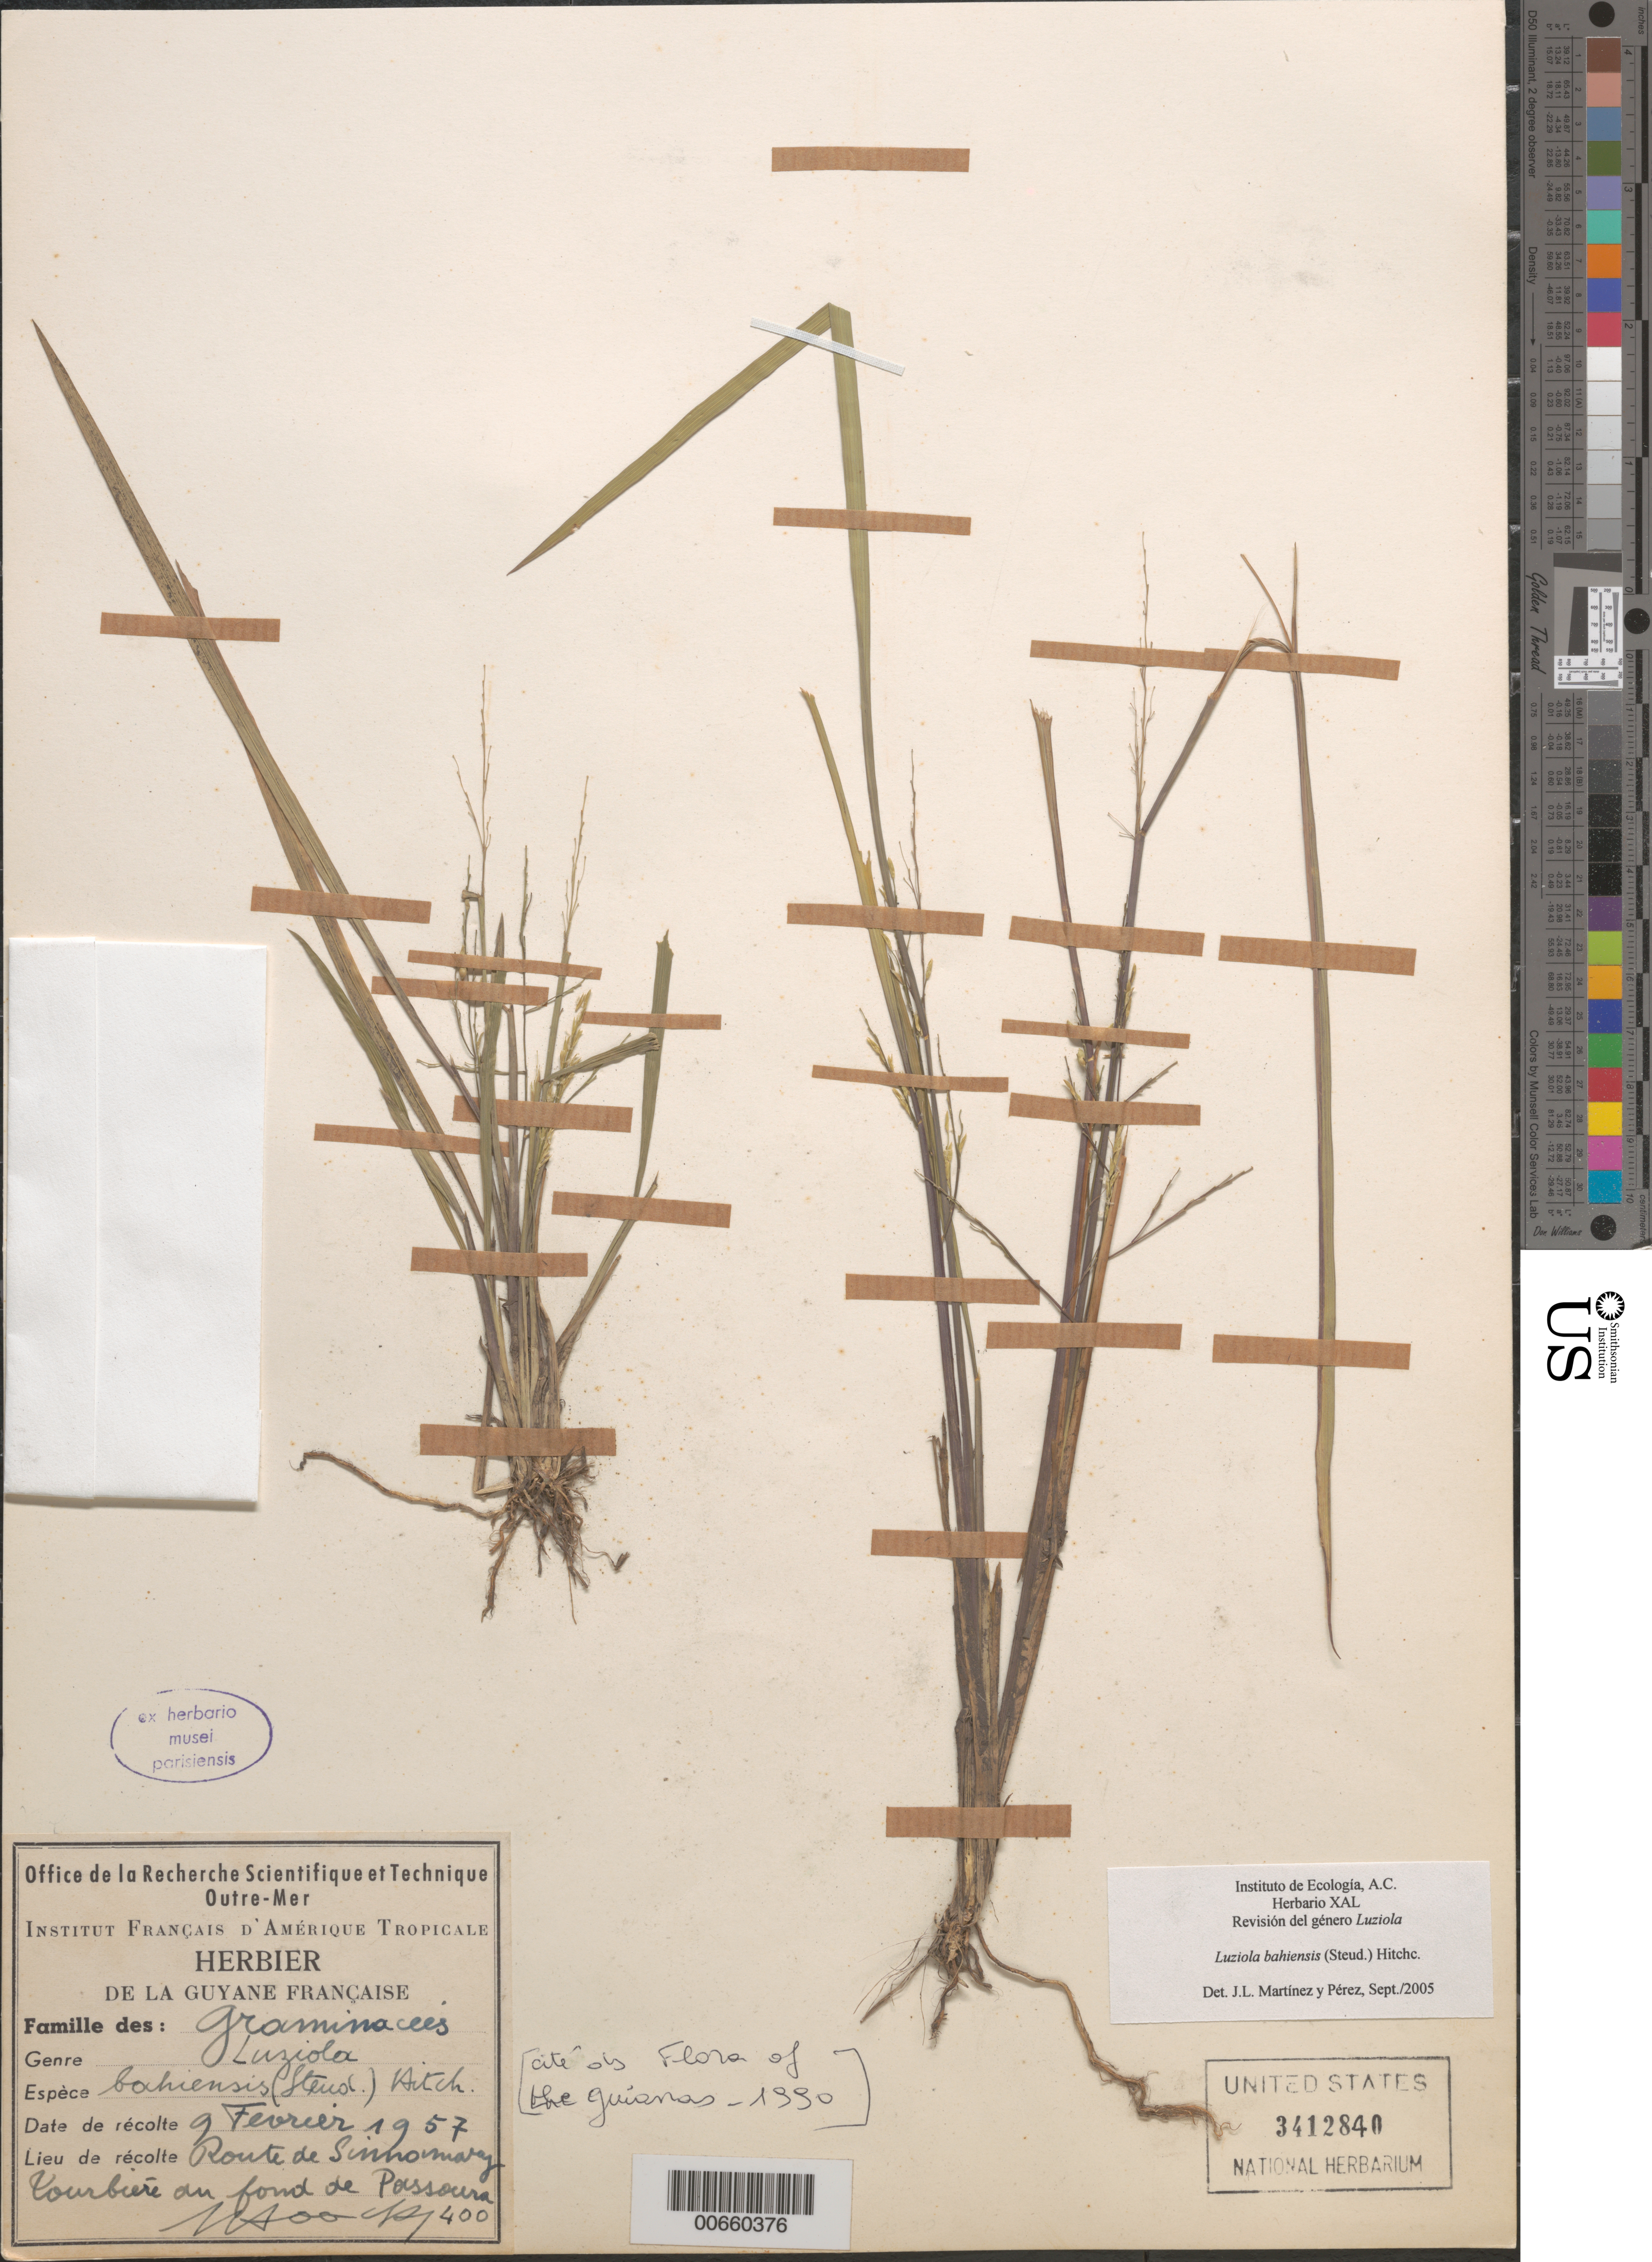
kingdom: Plantae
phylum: Tracheophyta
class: Liliopsida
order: Poales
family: Poaceae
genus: Luziola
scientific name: Luziola bahiensis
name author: (Steud.) Hitchc.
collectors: J. Hoock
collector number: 400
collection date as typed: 9-Feb-57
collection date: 1957-02-09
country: French Guiana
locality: Route de Sinnamary, Courbieré du fond de Passoura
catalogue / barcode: US 3412840